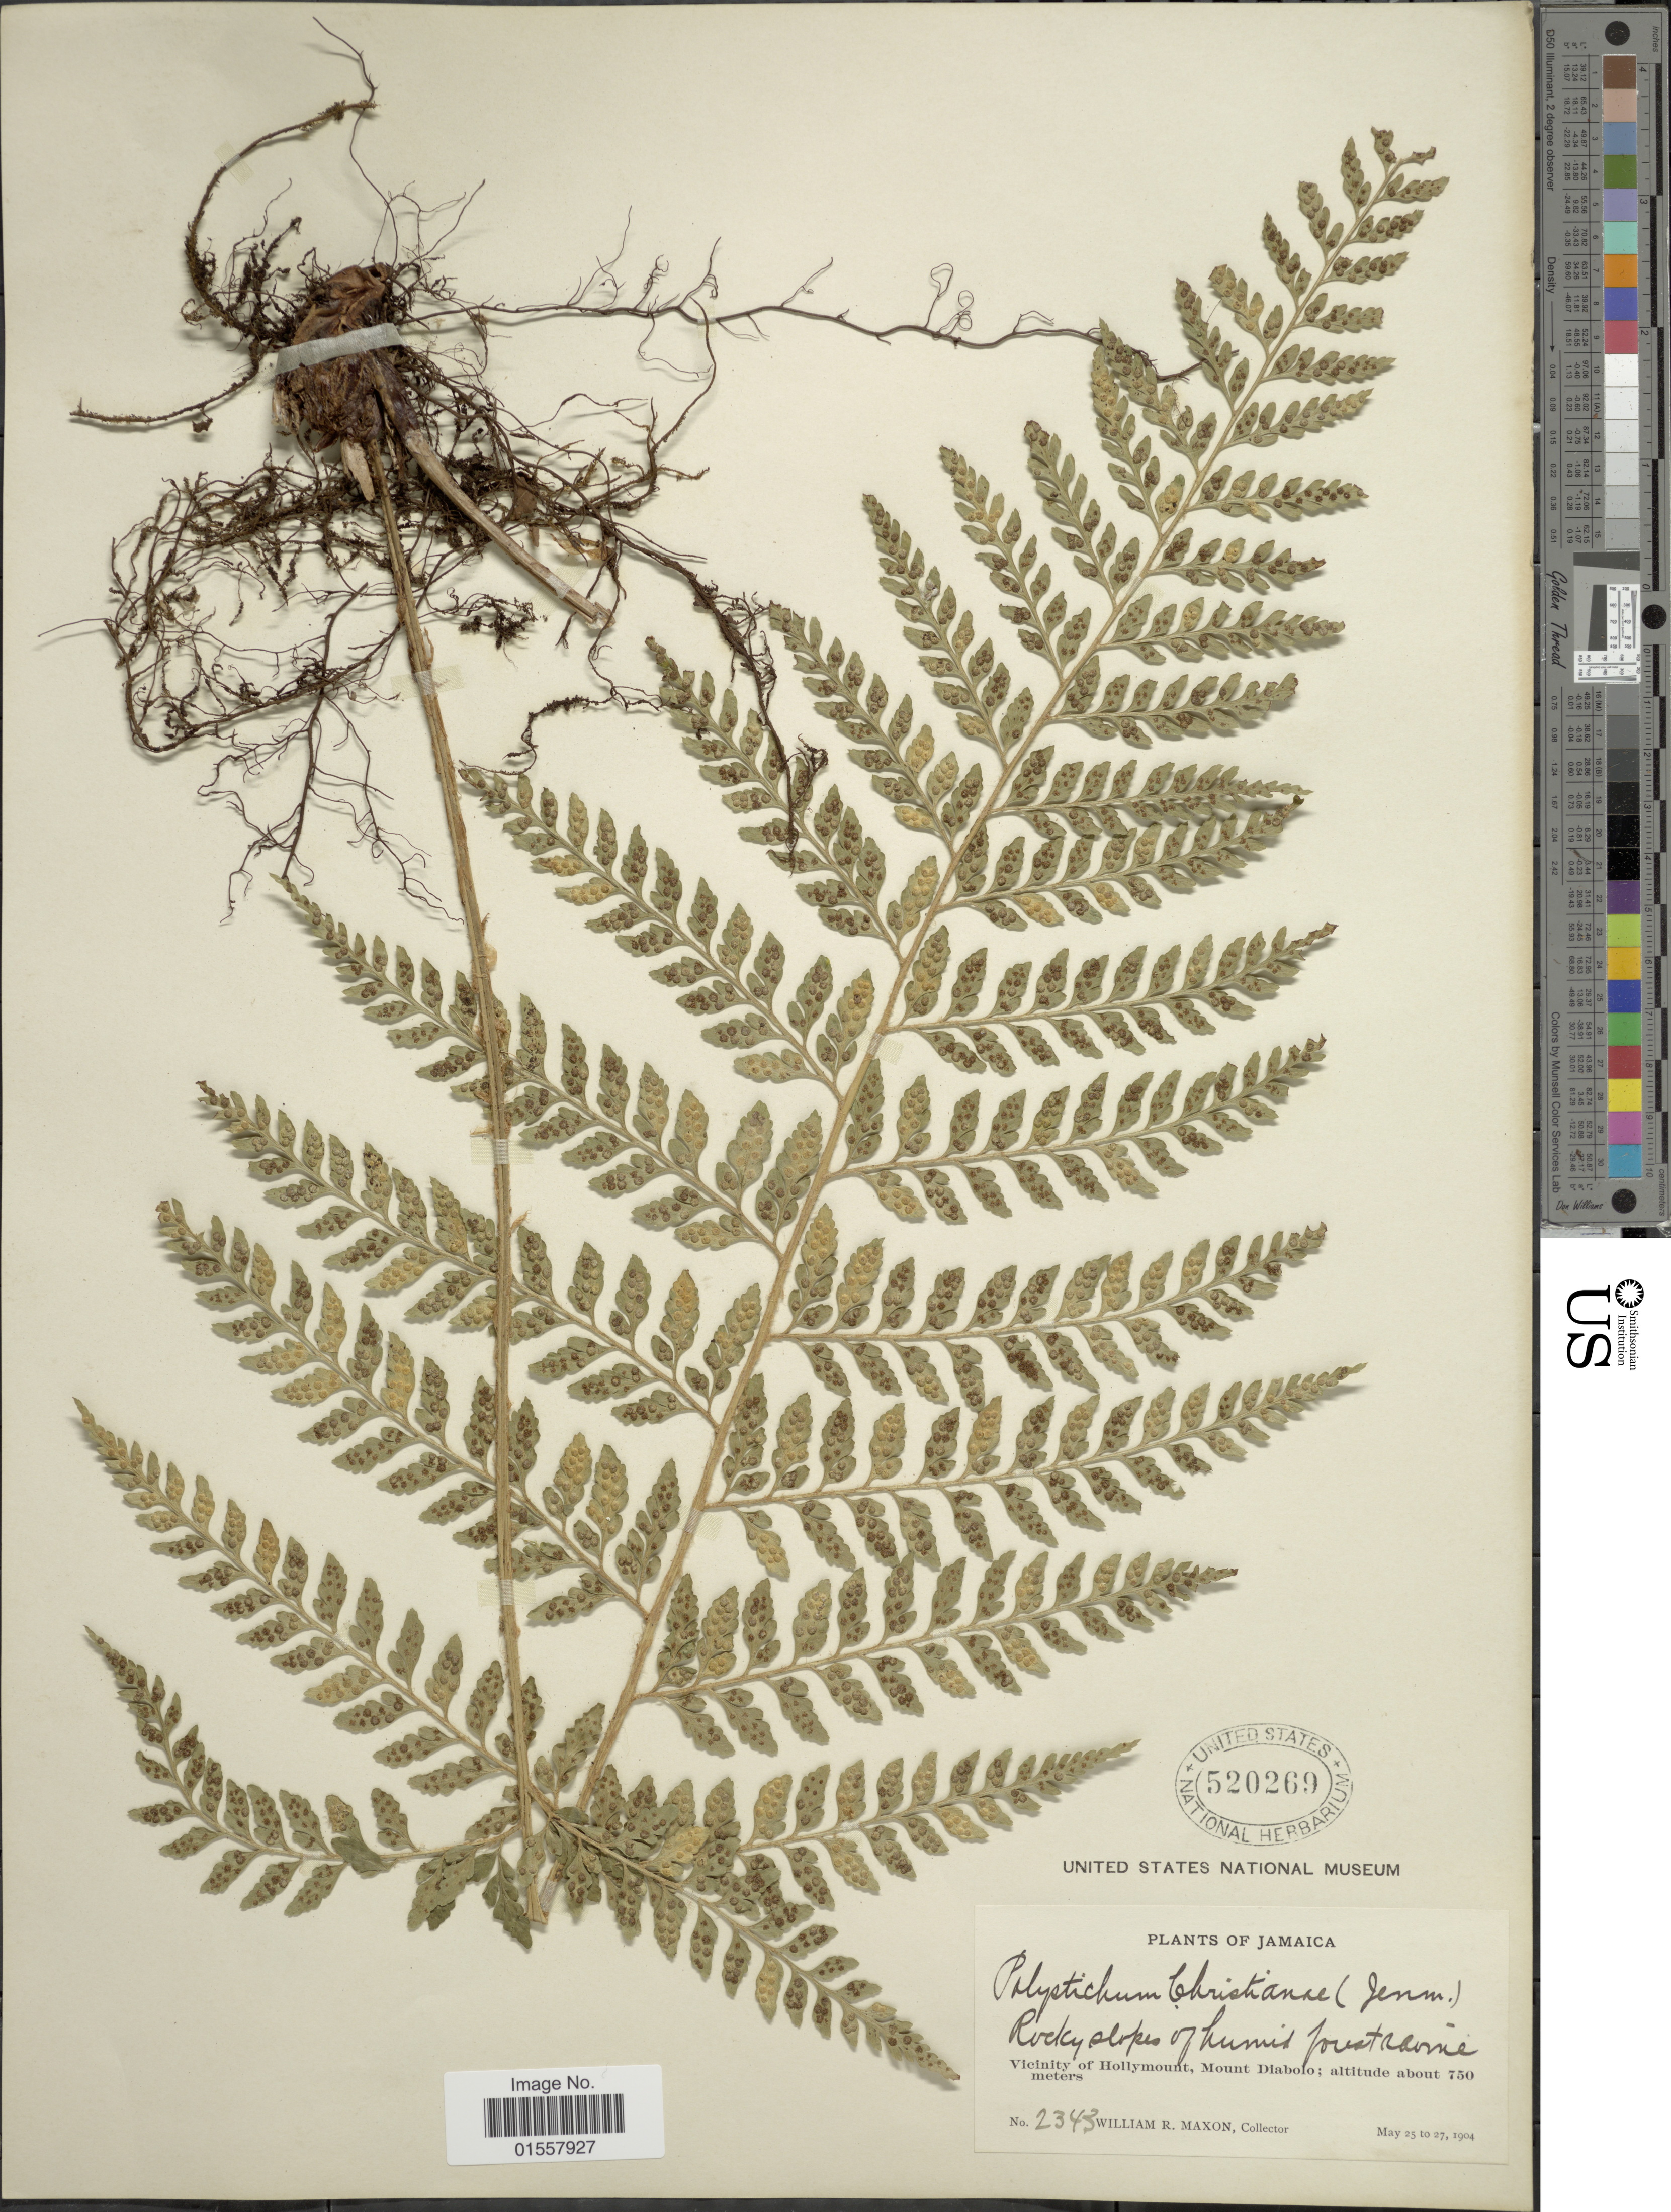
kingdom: Plantae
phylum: Tracheophyta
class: Polypodiopsida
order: Polypodiales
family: Dryopteridaceae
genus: Polystichum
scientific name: Polystichum christianae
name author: (Jenman) Underw. & Maxon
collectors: W. R. Maxon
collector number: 2343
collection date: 1904-05-25/1904-05-27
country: Jamaica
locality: Vicinity of Hollymount, Mount Diablo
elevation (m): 750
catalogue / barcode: US 520269